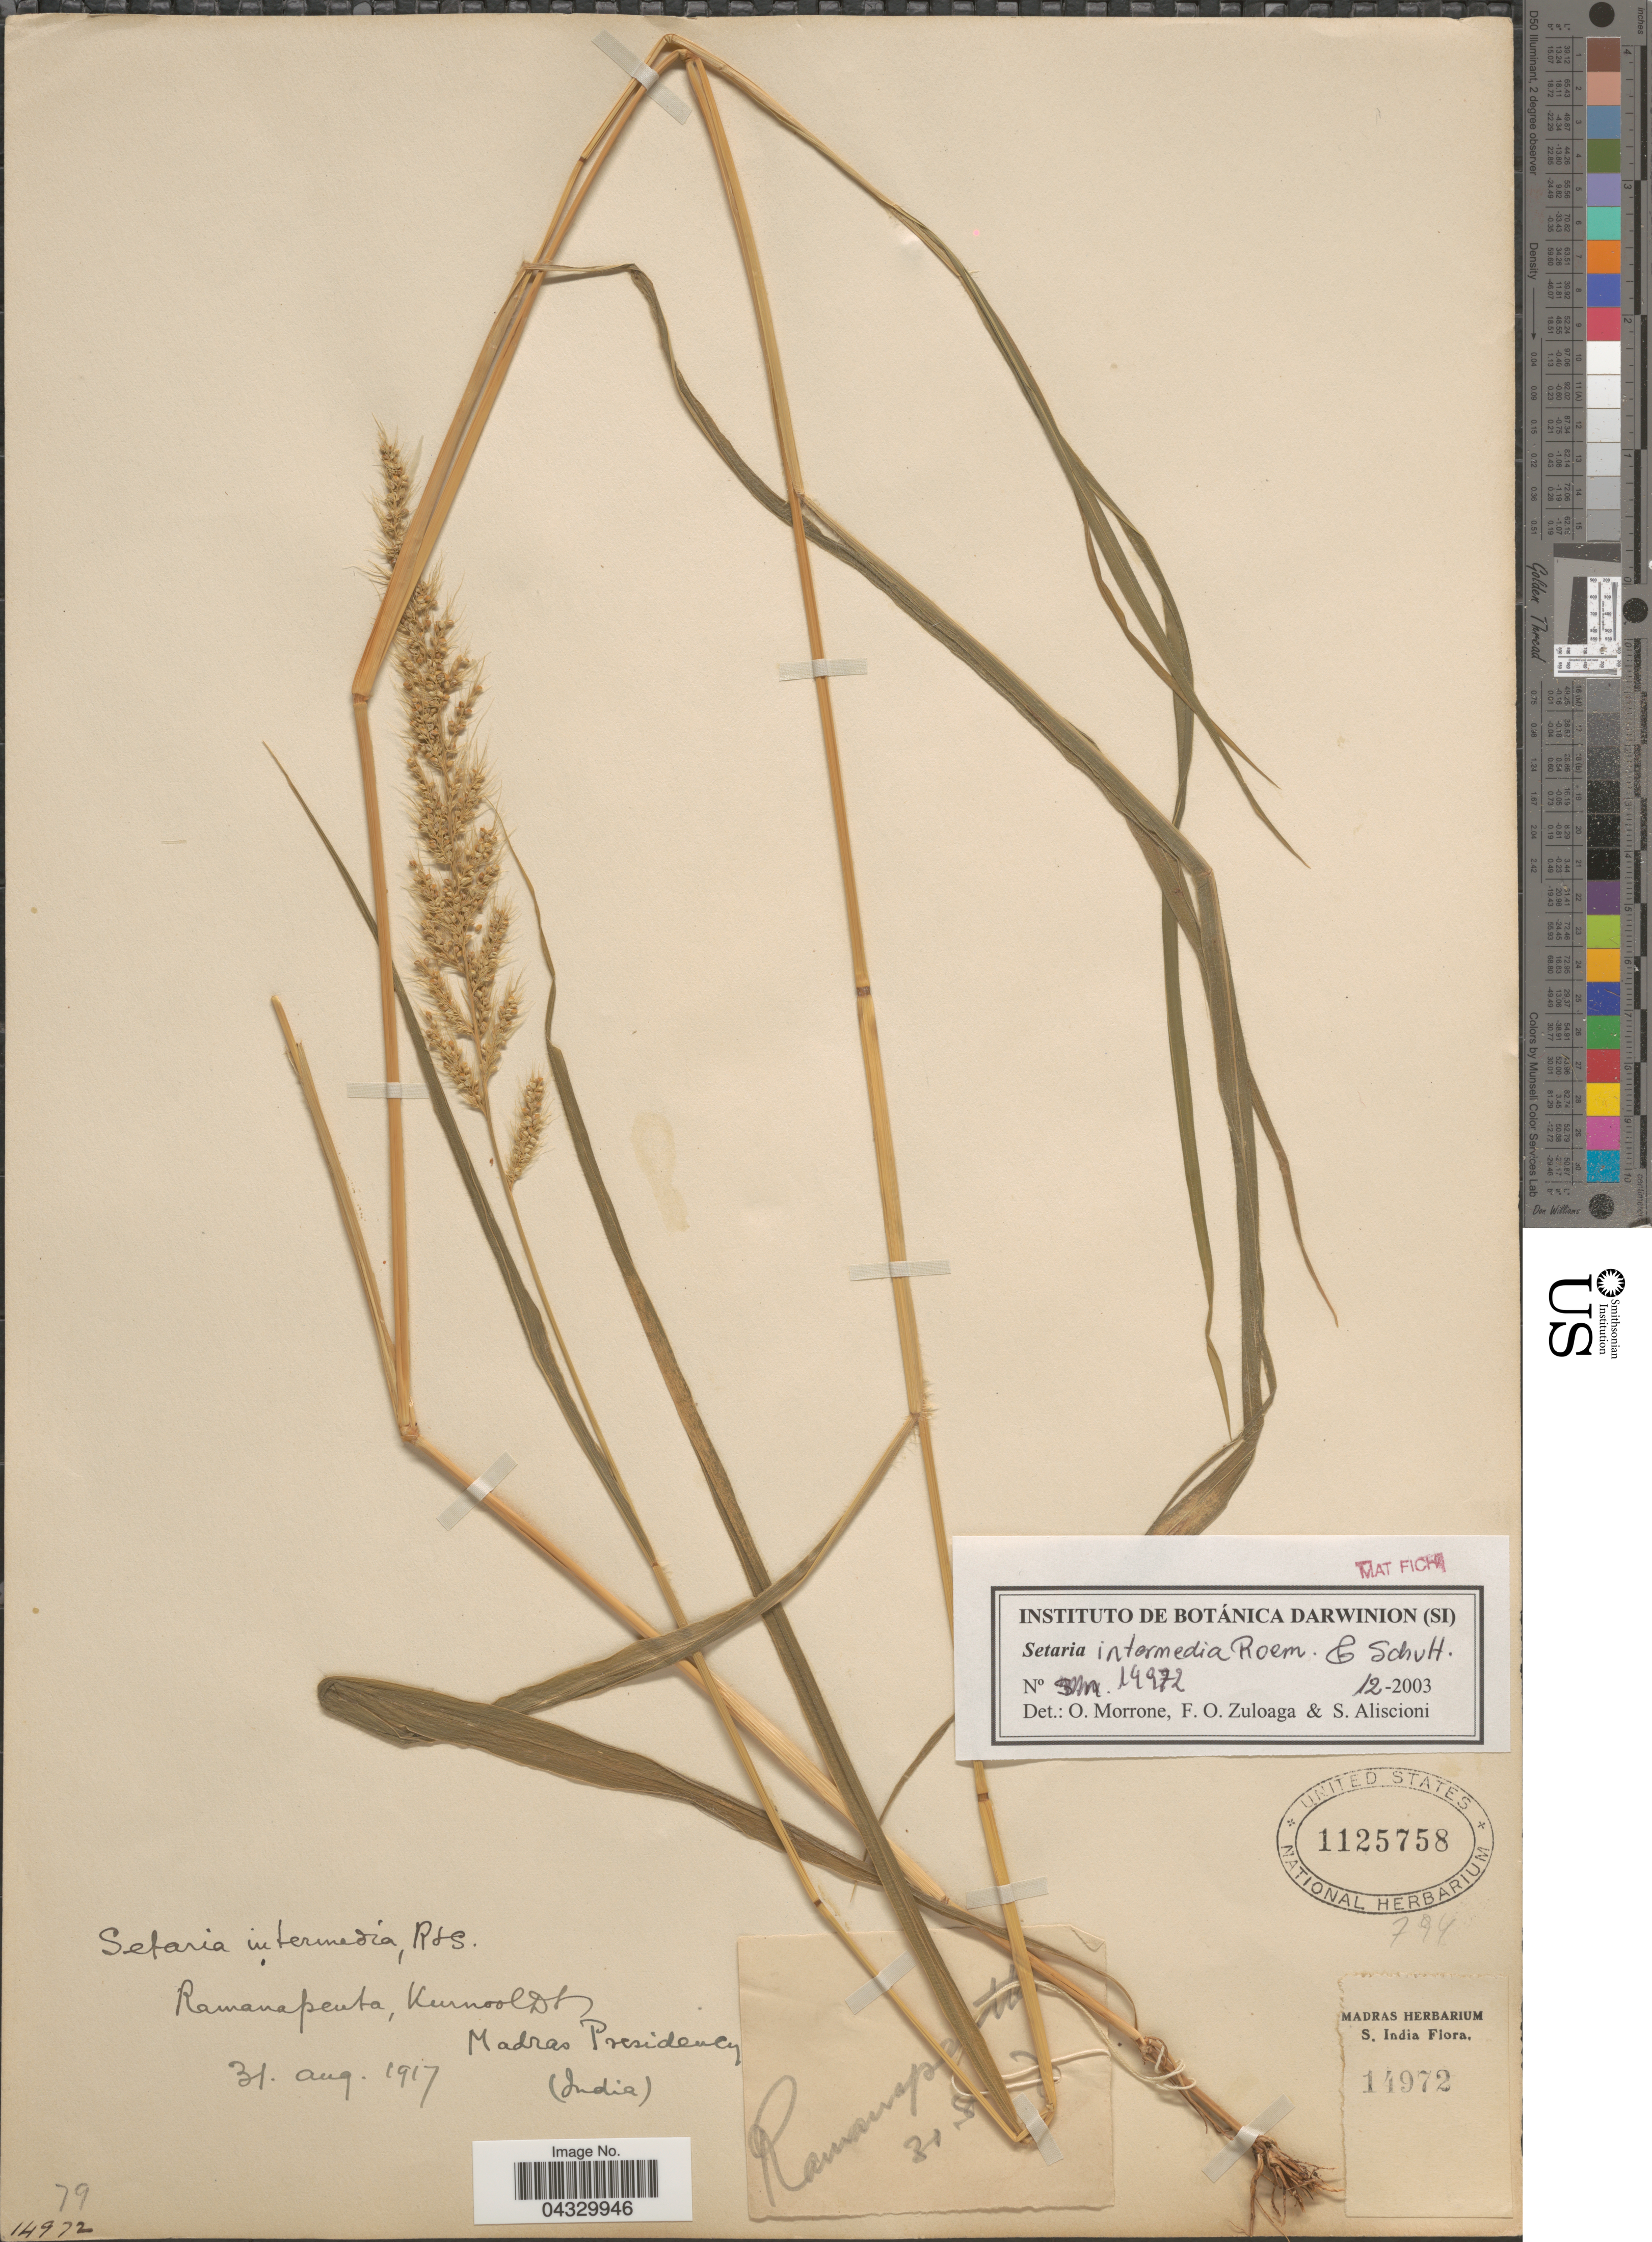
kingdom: Plantae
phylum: Tracheophyta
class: Liliopsida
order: Poales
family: Poaceae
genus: Setaria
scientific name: Setaria intermedia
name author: Roem. & Schult.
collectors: Ex herb. Madras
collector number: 14972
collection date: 1917-08-31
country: India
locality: S. India. Ramanapenta, Kurnool Dt. Madras Presidency.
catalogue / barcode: US 1125758